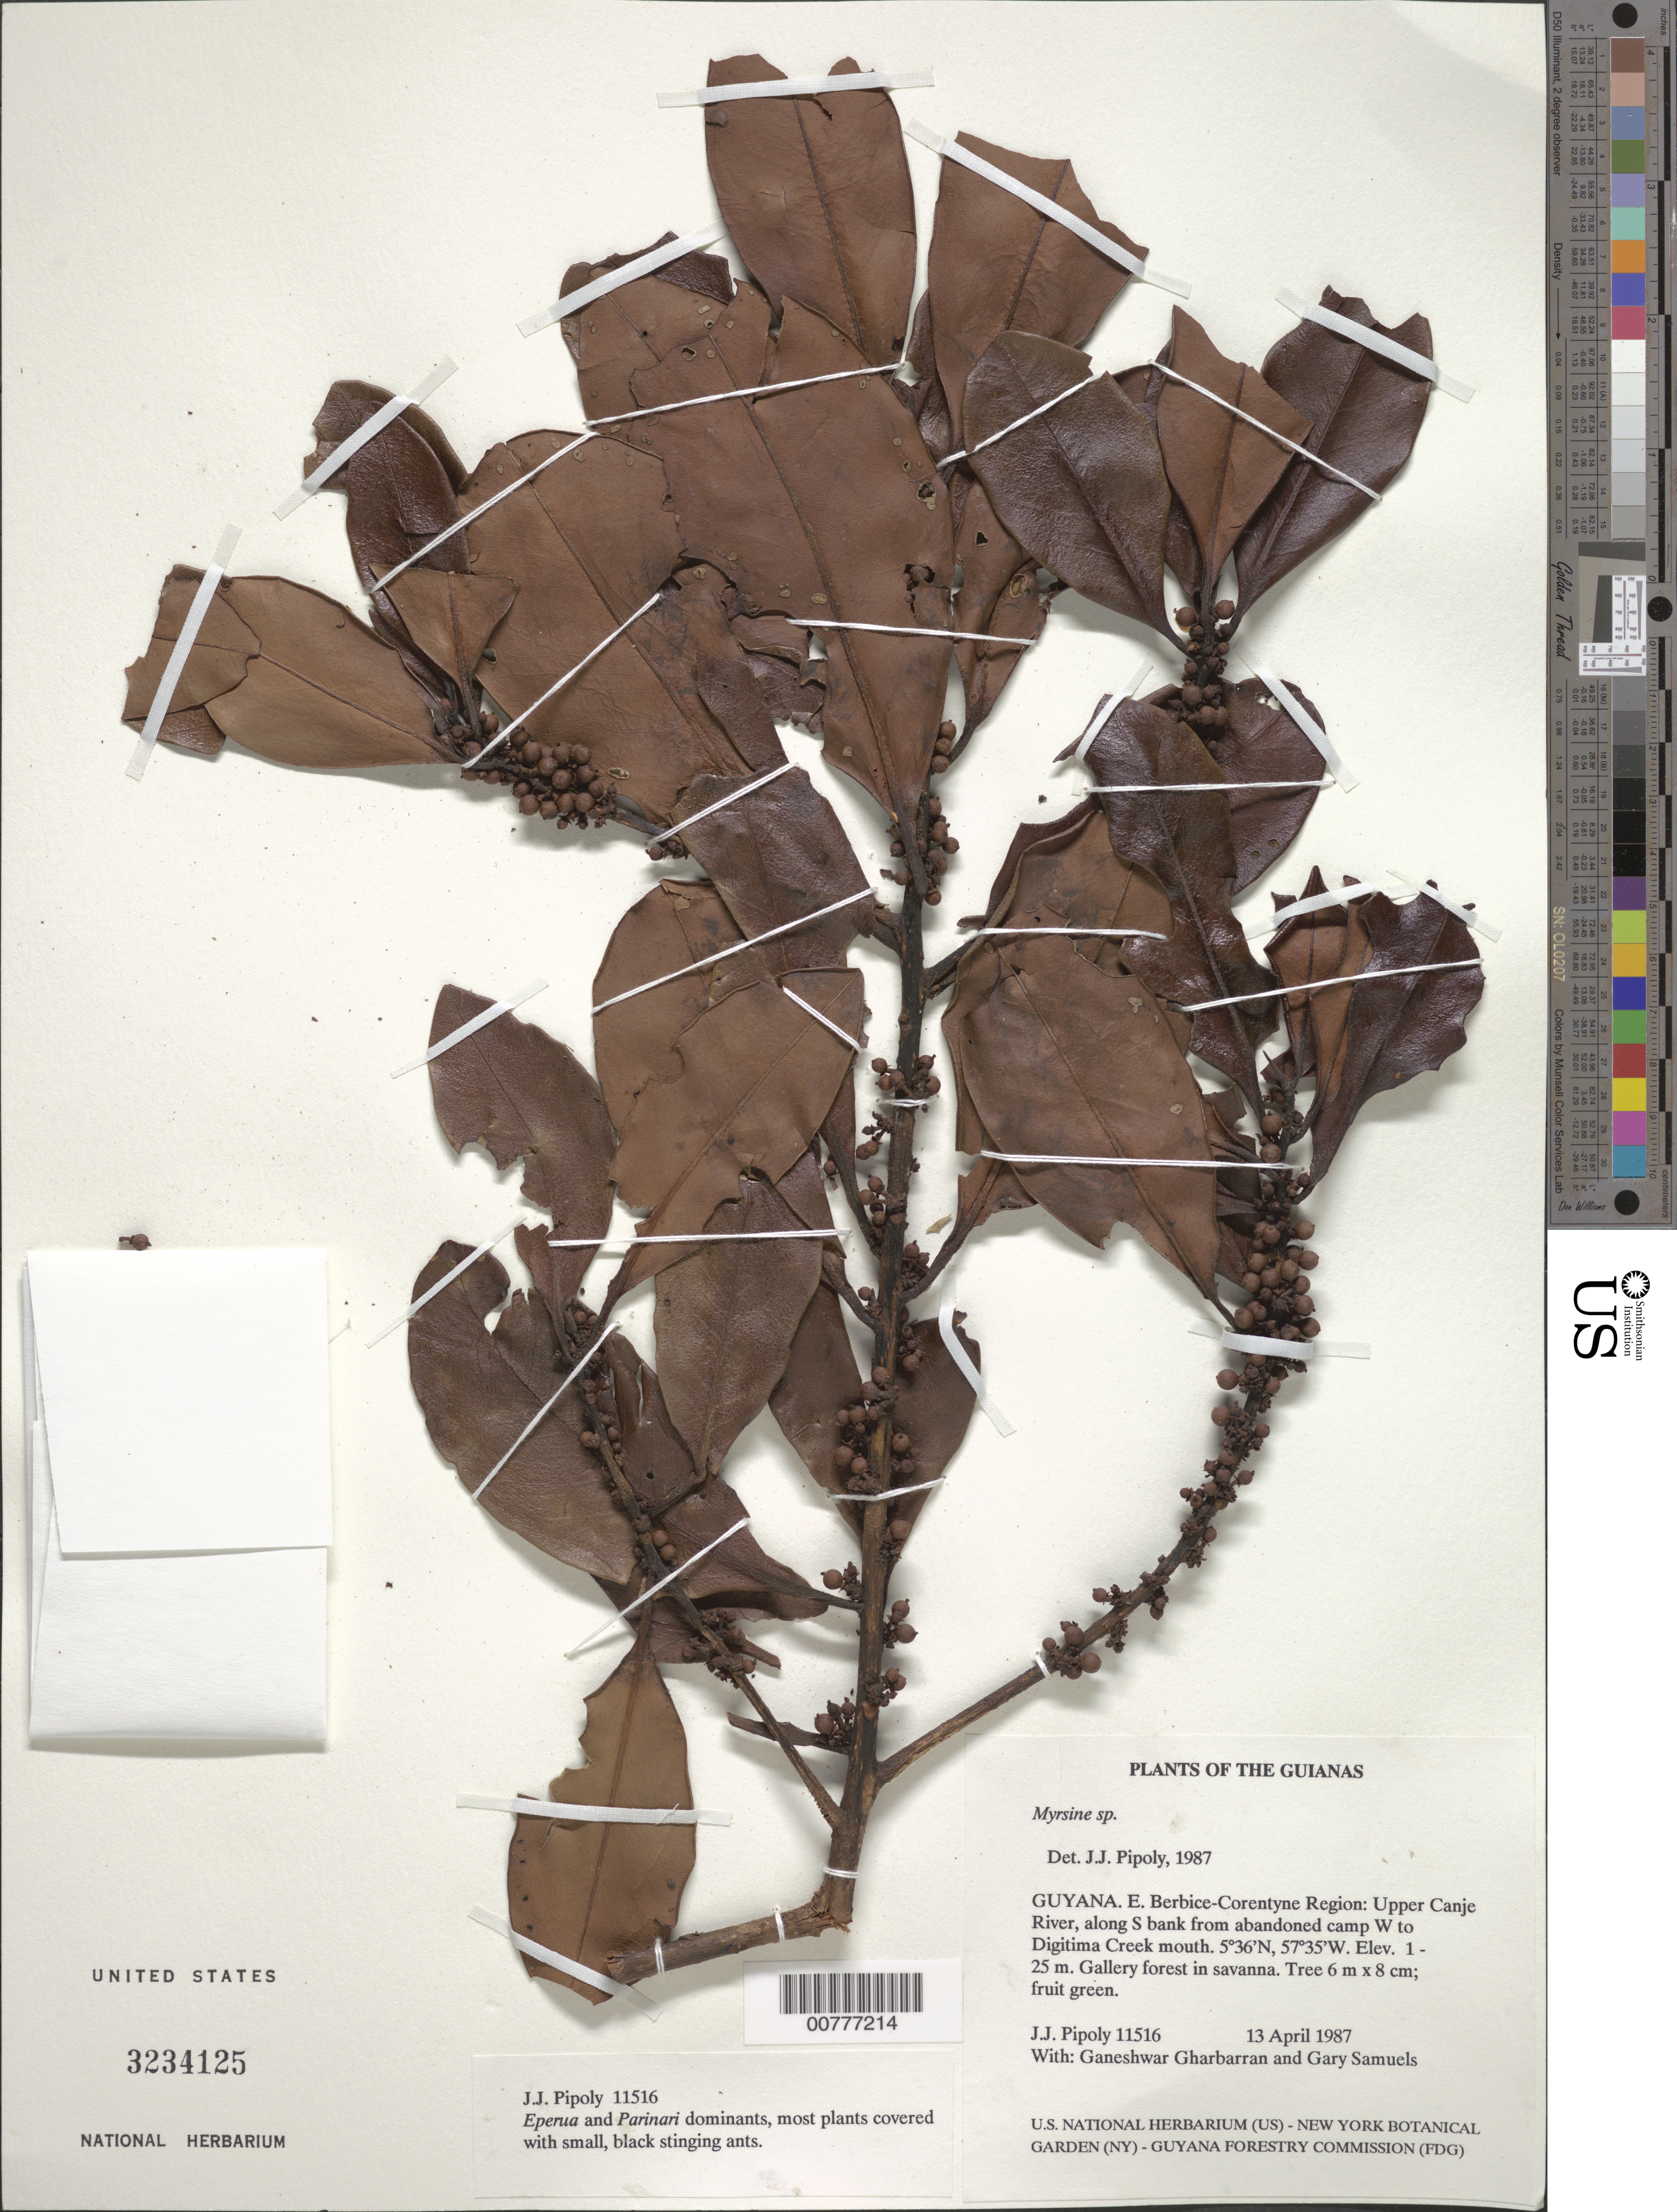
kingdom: Plantae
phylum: Tracheophyta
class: Magnoliopsida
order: Ericales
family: Primulaceae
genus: Myrsine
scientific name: Myrsine sp.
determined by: Pipoly, J. J., III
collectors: J. J. Pipoly, G. Gharbarran & G. Samuels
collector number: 11516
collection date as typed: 13 April 1987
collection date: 1987-04-13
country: Guyana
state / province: E. Berbice-Corentyne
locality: Upper Canje River, S bank from abandoned Amerindian logging camp W to Digitima Cr. mouth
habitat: Gallery forest in savanna; Eperua and Parinari dominants, most plants covered with small, black, stinging ants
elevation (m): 1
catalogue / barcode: US 3234125